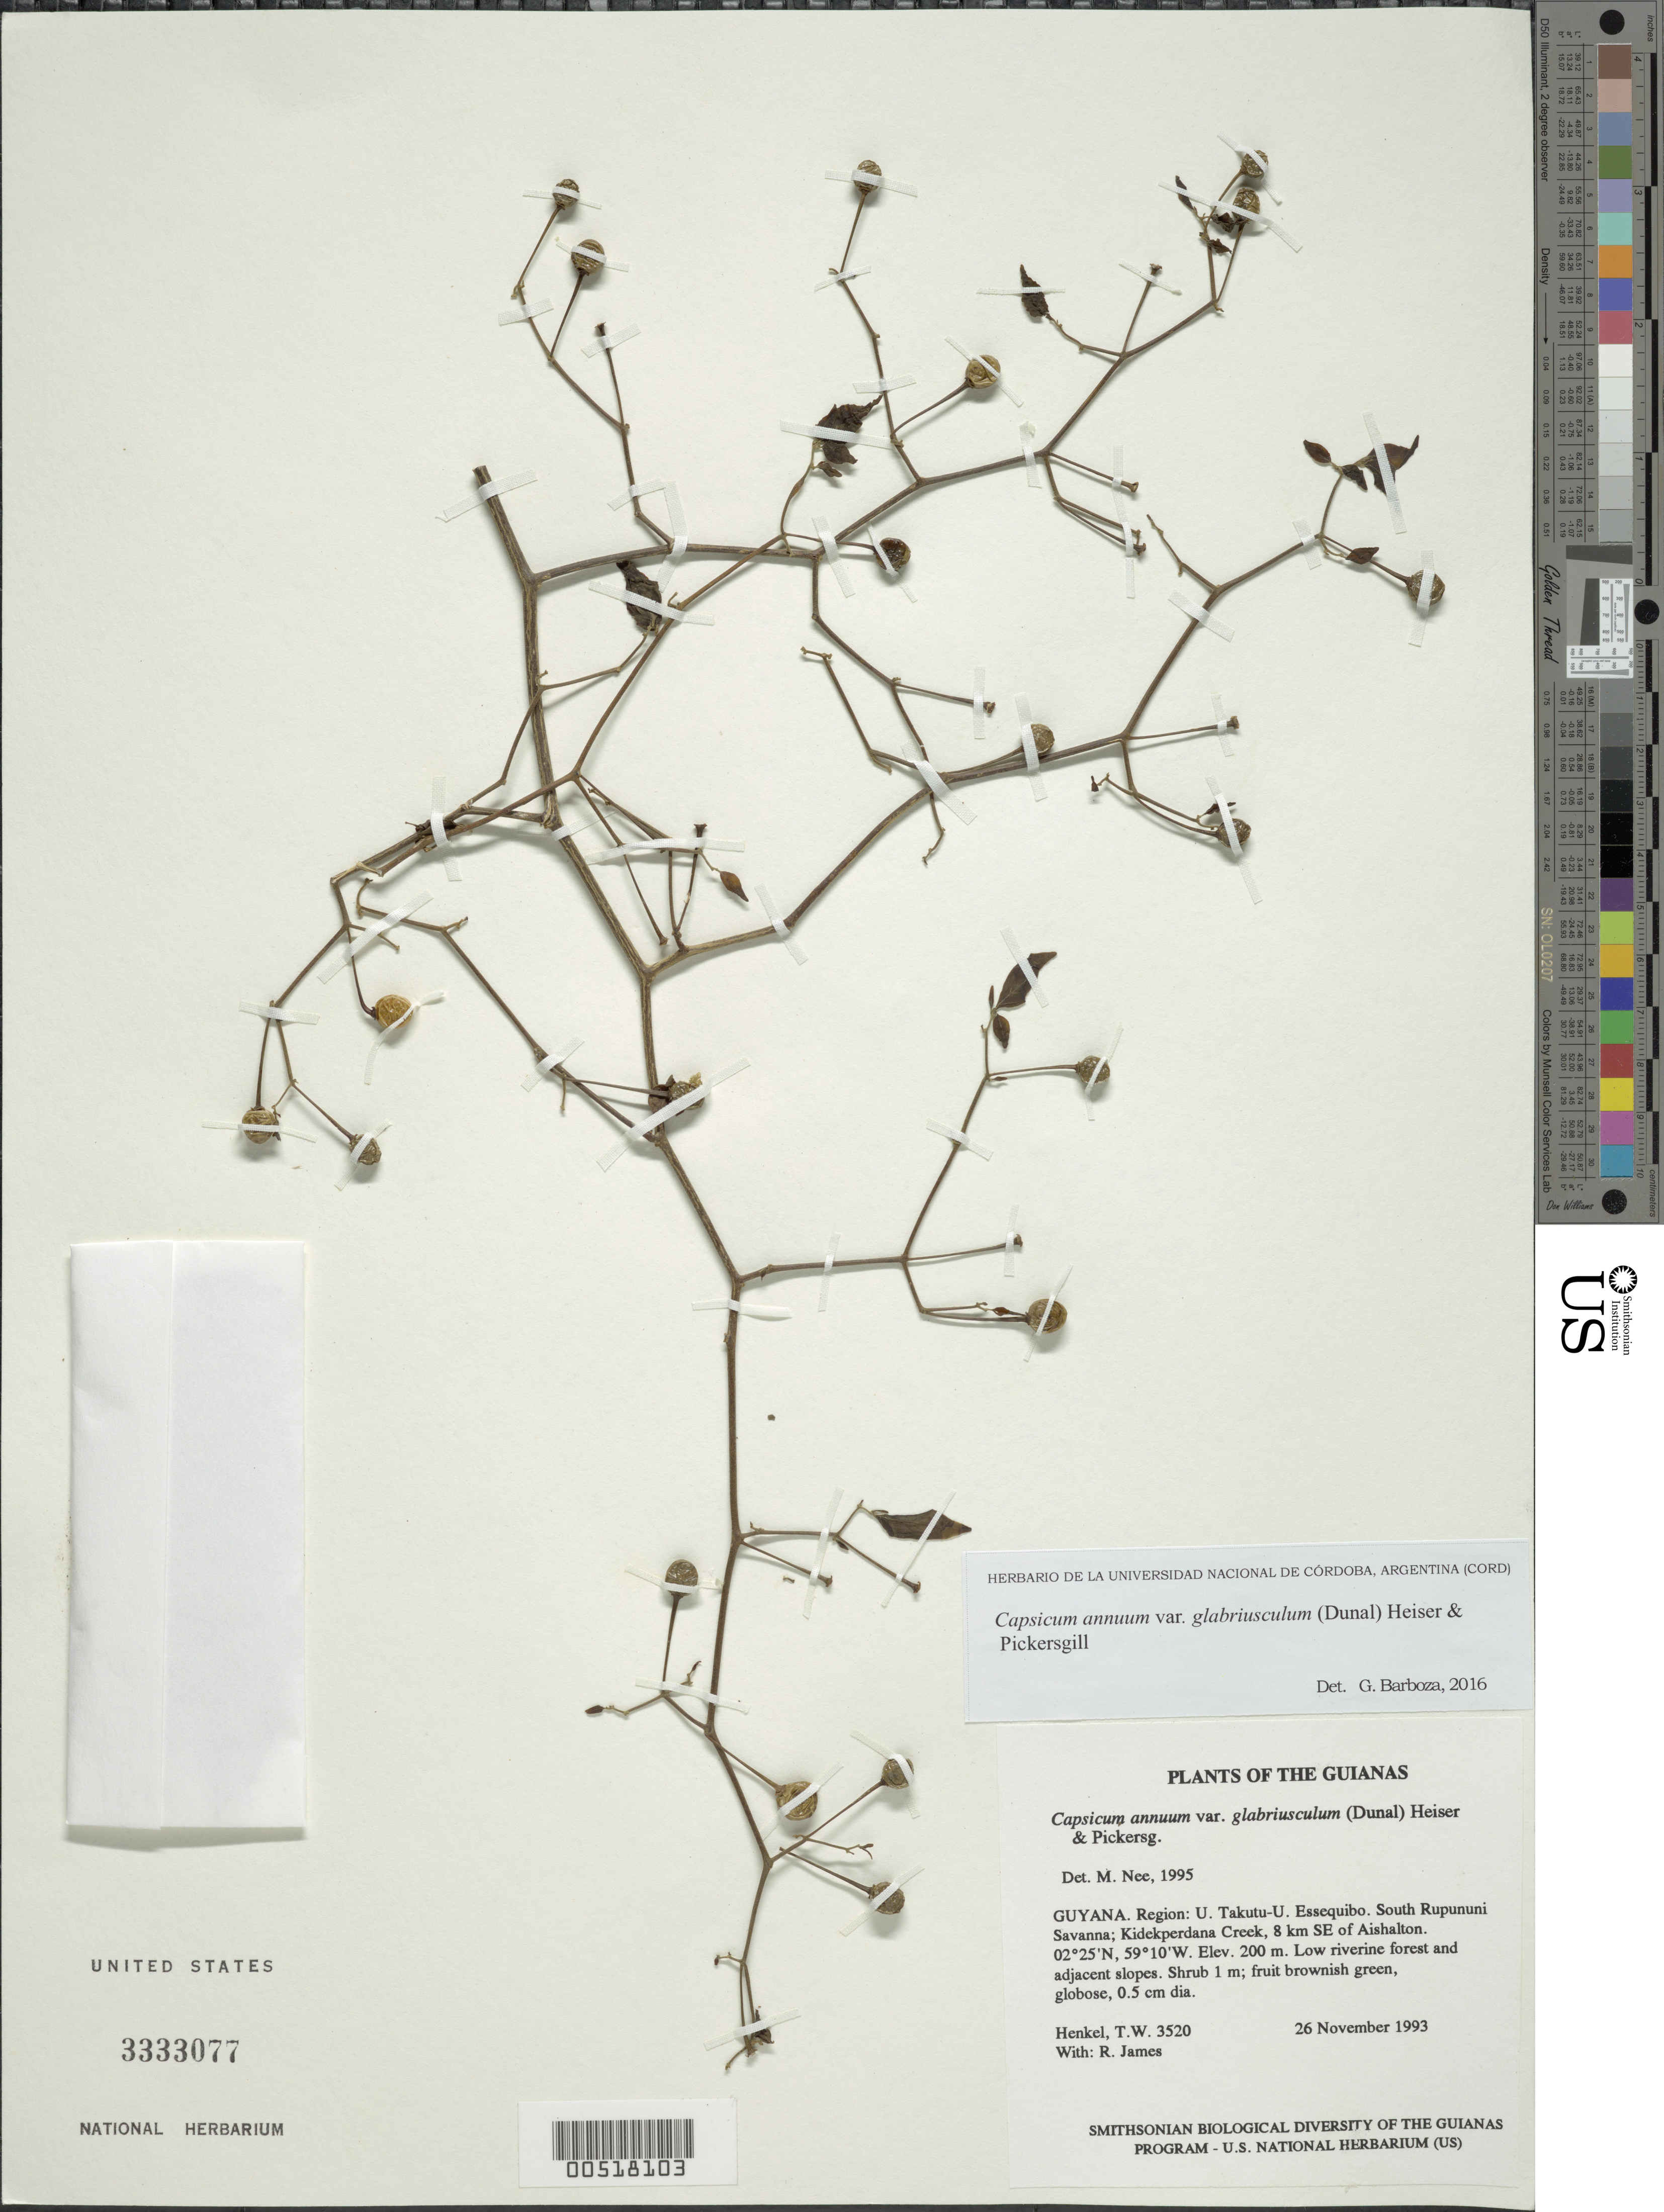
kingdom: Plantae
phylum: Tracheophyta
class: Magnoliopsida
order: Solanales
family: Solanaceae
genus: Capsicum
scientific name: Capsicum annuum var. glabriusculum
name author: (Dunal) Heiser & Pickersgill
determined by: Barboza, G. E., (CORD), Museo Botanico - Cordoba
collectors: T. Henkel & R. James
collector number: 3520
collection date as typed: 26 November 1993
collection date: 1993-11-26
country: Guyana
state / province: U. Takutu-U. Essequibo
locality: South Rupununi Savanna; Kidekperdana Creek, 8 km SE of Aishalton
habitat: Low riverine forest and adjacent slopes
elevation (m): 200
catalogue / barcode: US 3333077